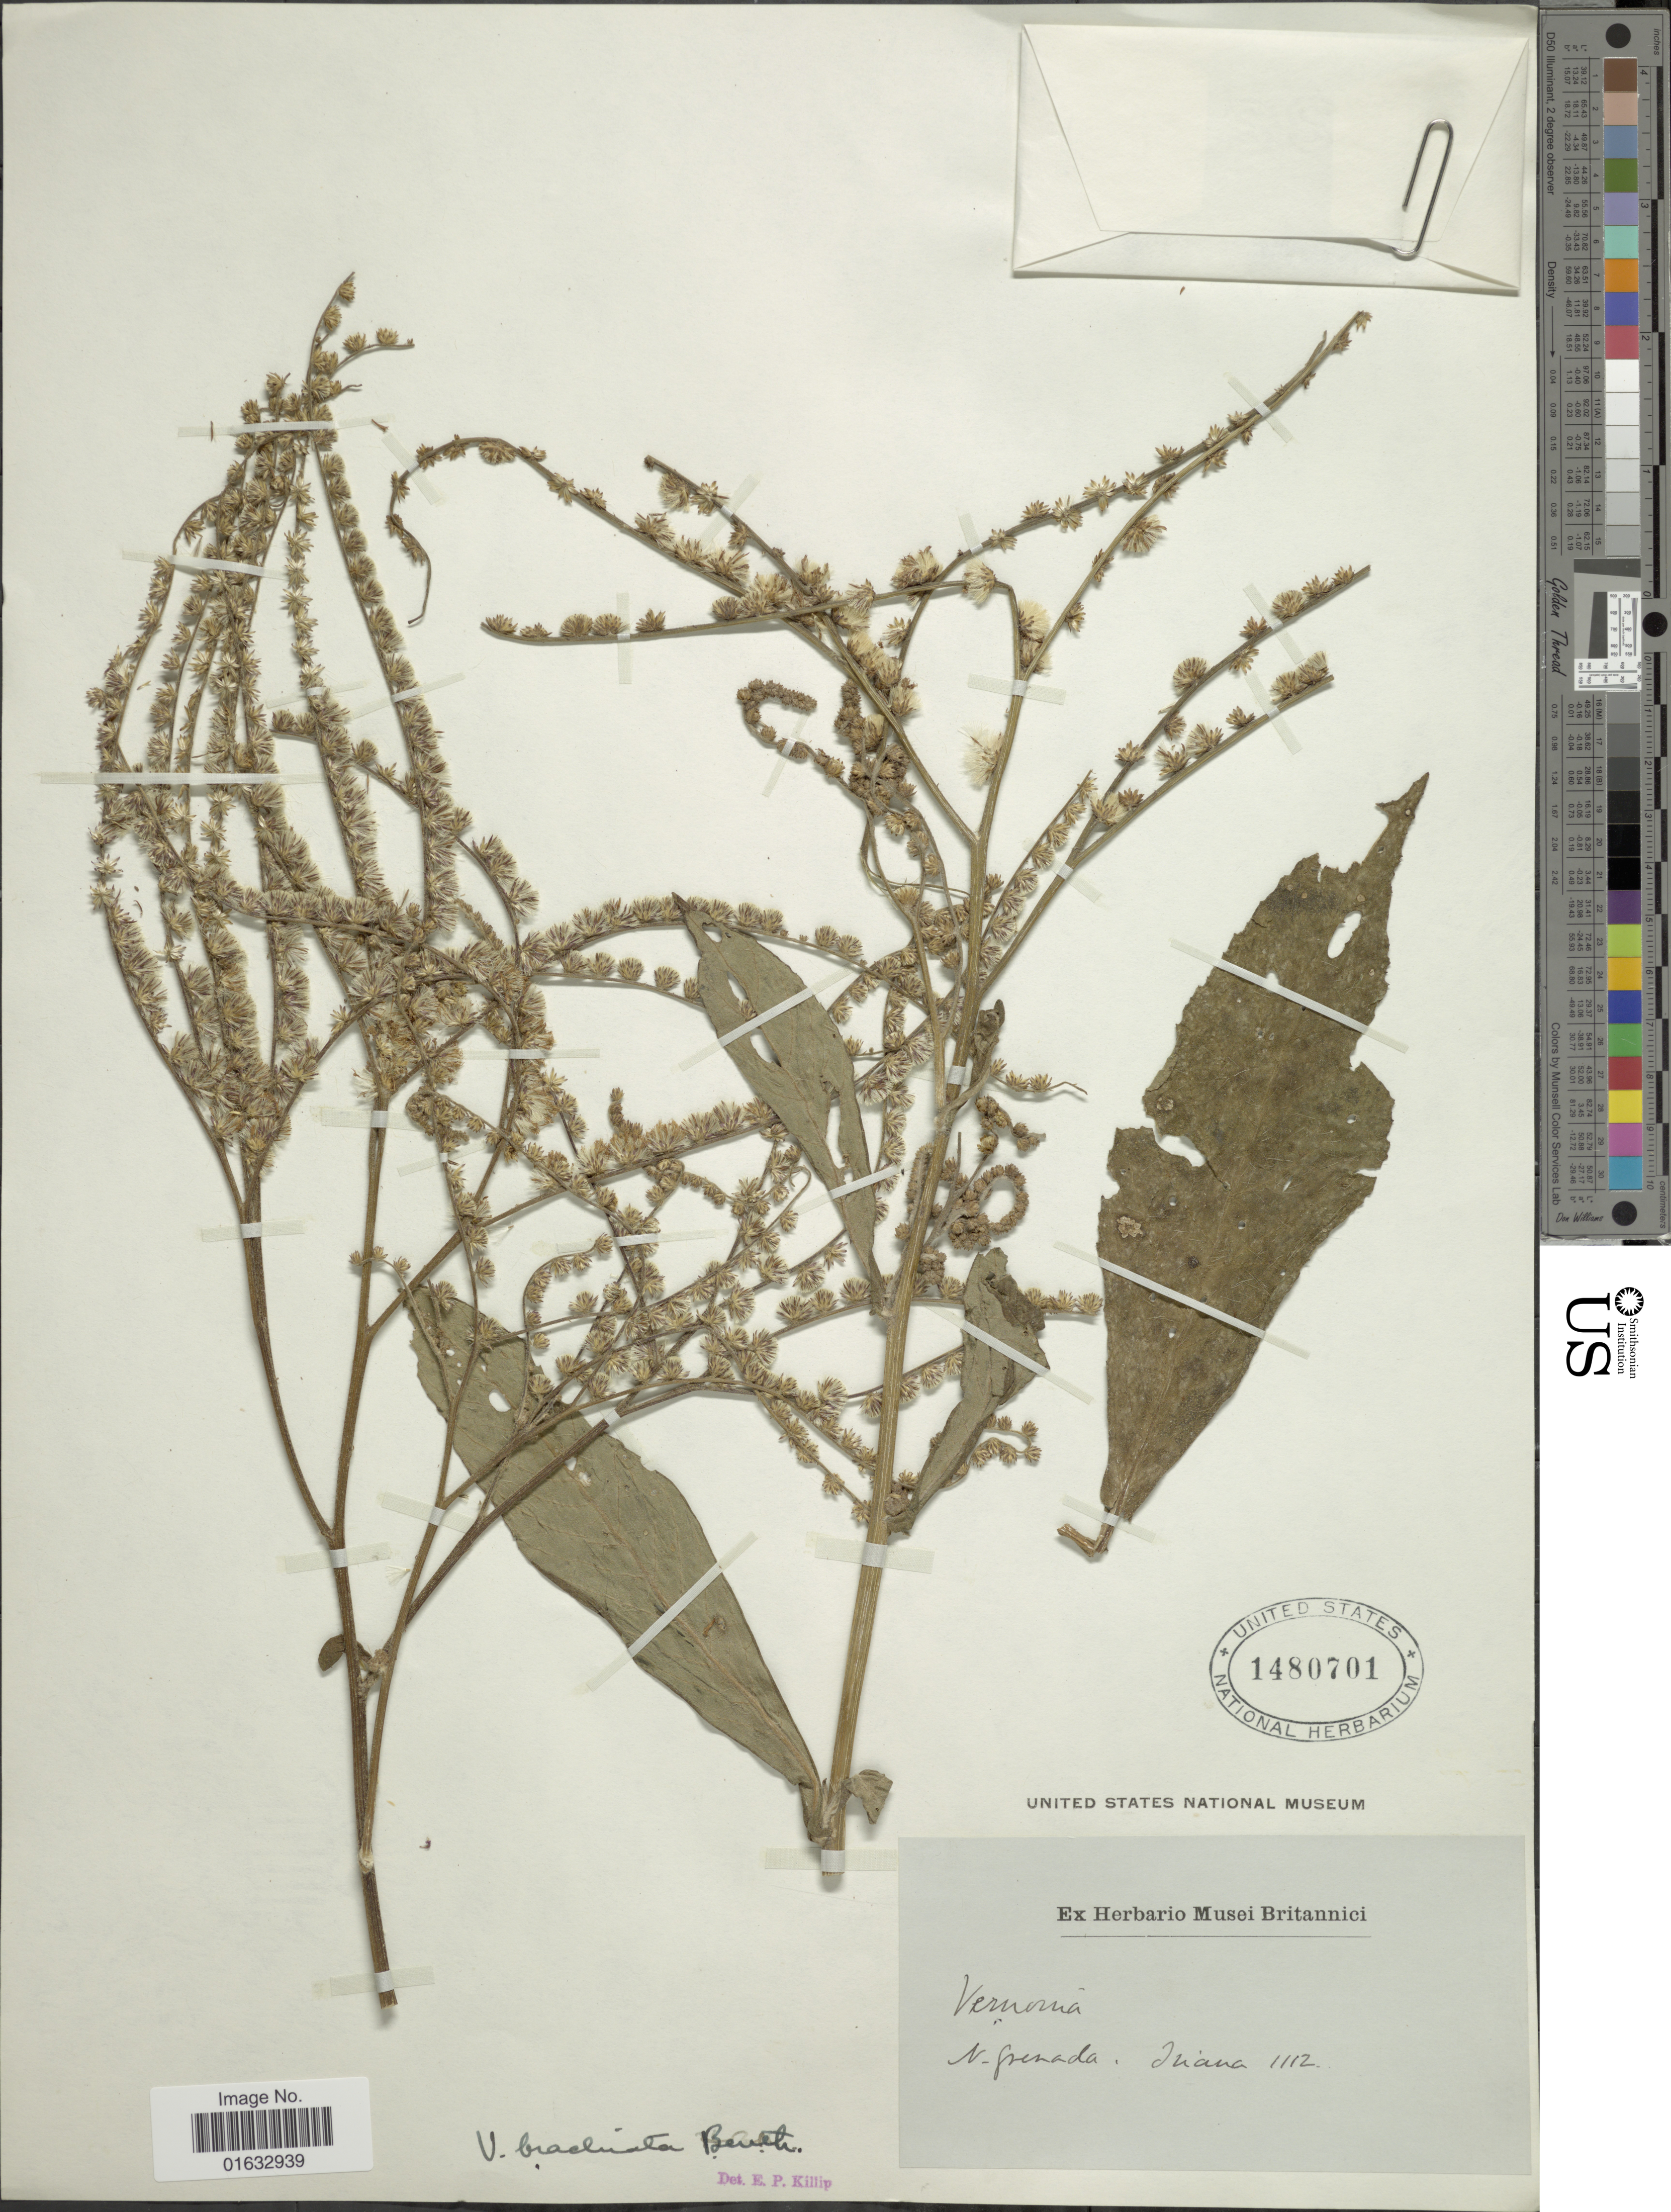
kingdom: Plantae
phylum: Tracheophyta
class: Magnoliopsida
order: Asterales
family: Asteraceae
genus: Eirmocephala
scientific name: Eirmocephala brachiata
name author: (Benth.) H. Rob.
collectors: J. J. Triana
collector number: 1112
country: Colombia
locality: N. Grenada.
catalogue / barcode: US 1480701